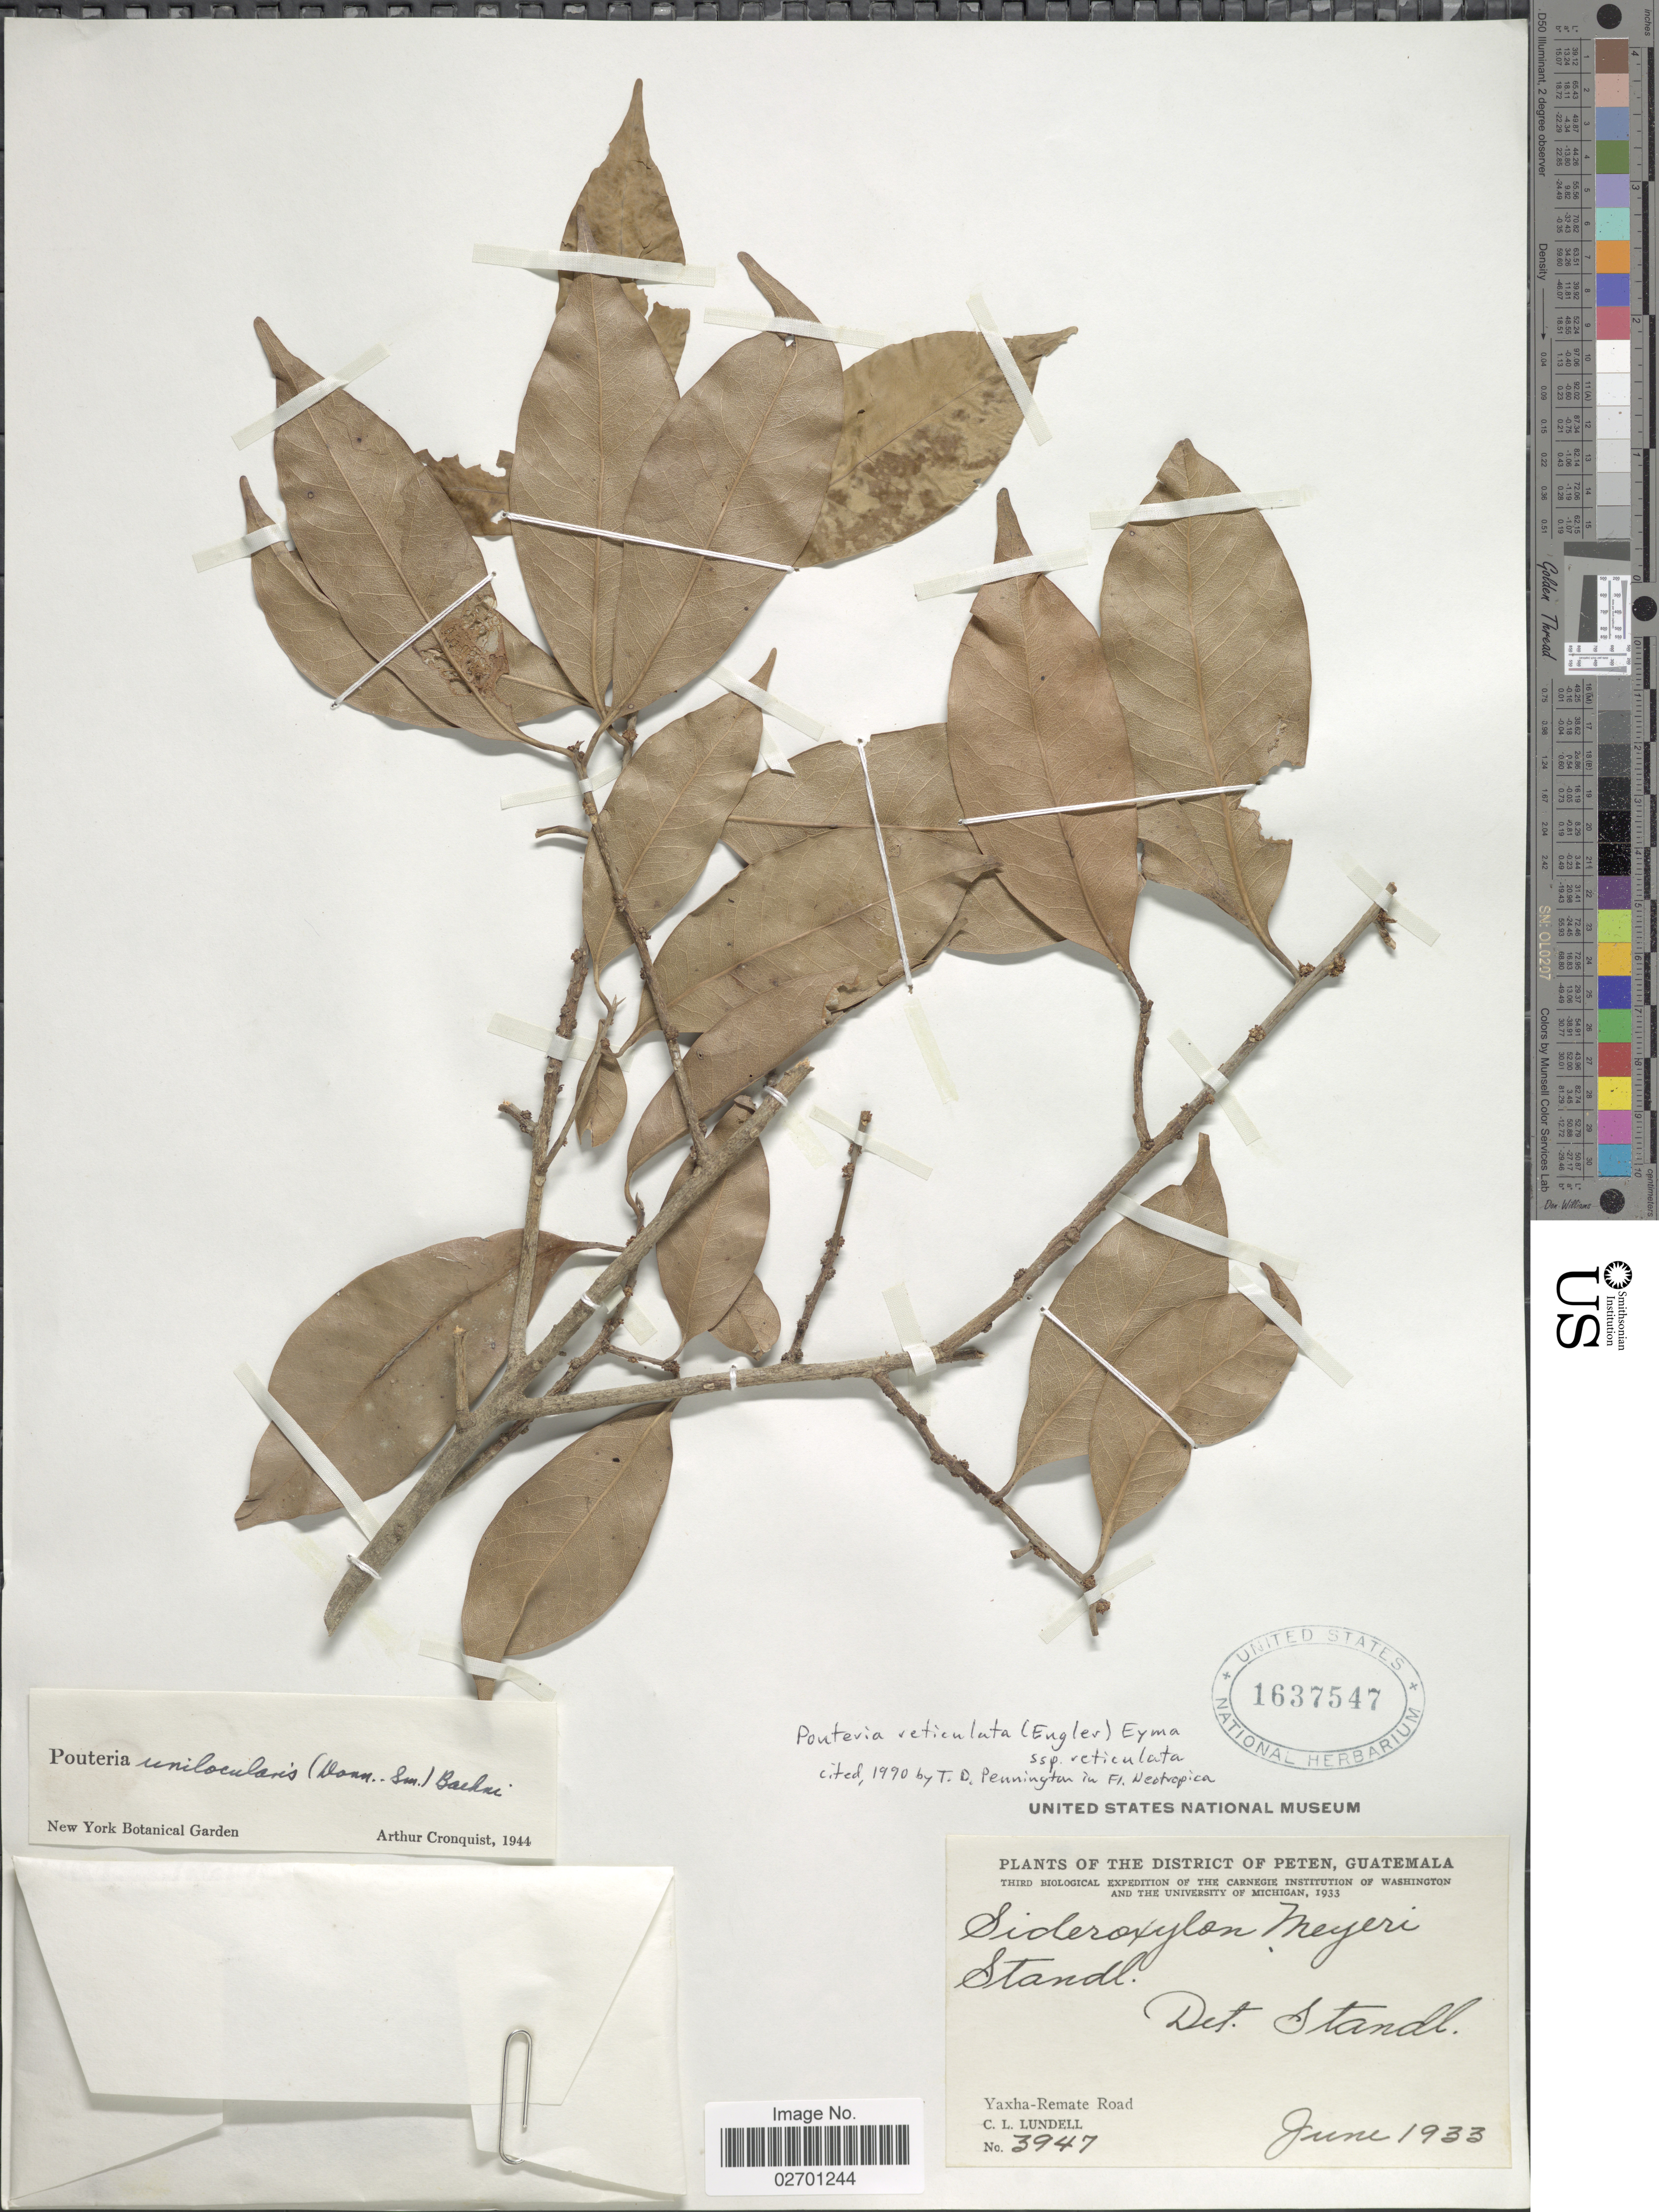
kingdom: Plantae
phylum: Tracheophyta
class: Magnoliopsida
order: Ericales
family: Sapotaceae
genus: Pouteria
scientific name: Pouteria reticulata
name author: (Engl.) Eyma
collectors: C. L. Lundell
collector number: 3947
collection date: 1933-06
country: Guatemala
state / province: El Petén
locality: Yaxha-Remate Road.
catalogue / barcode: US 1637547